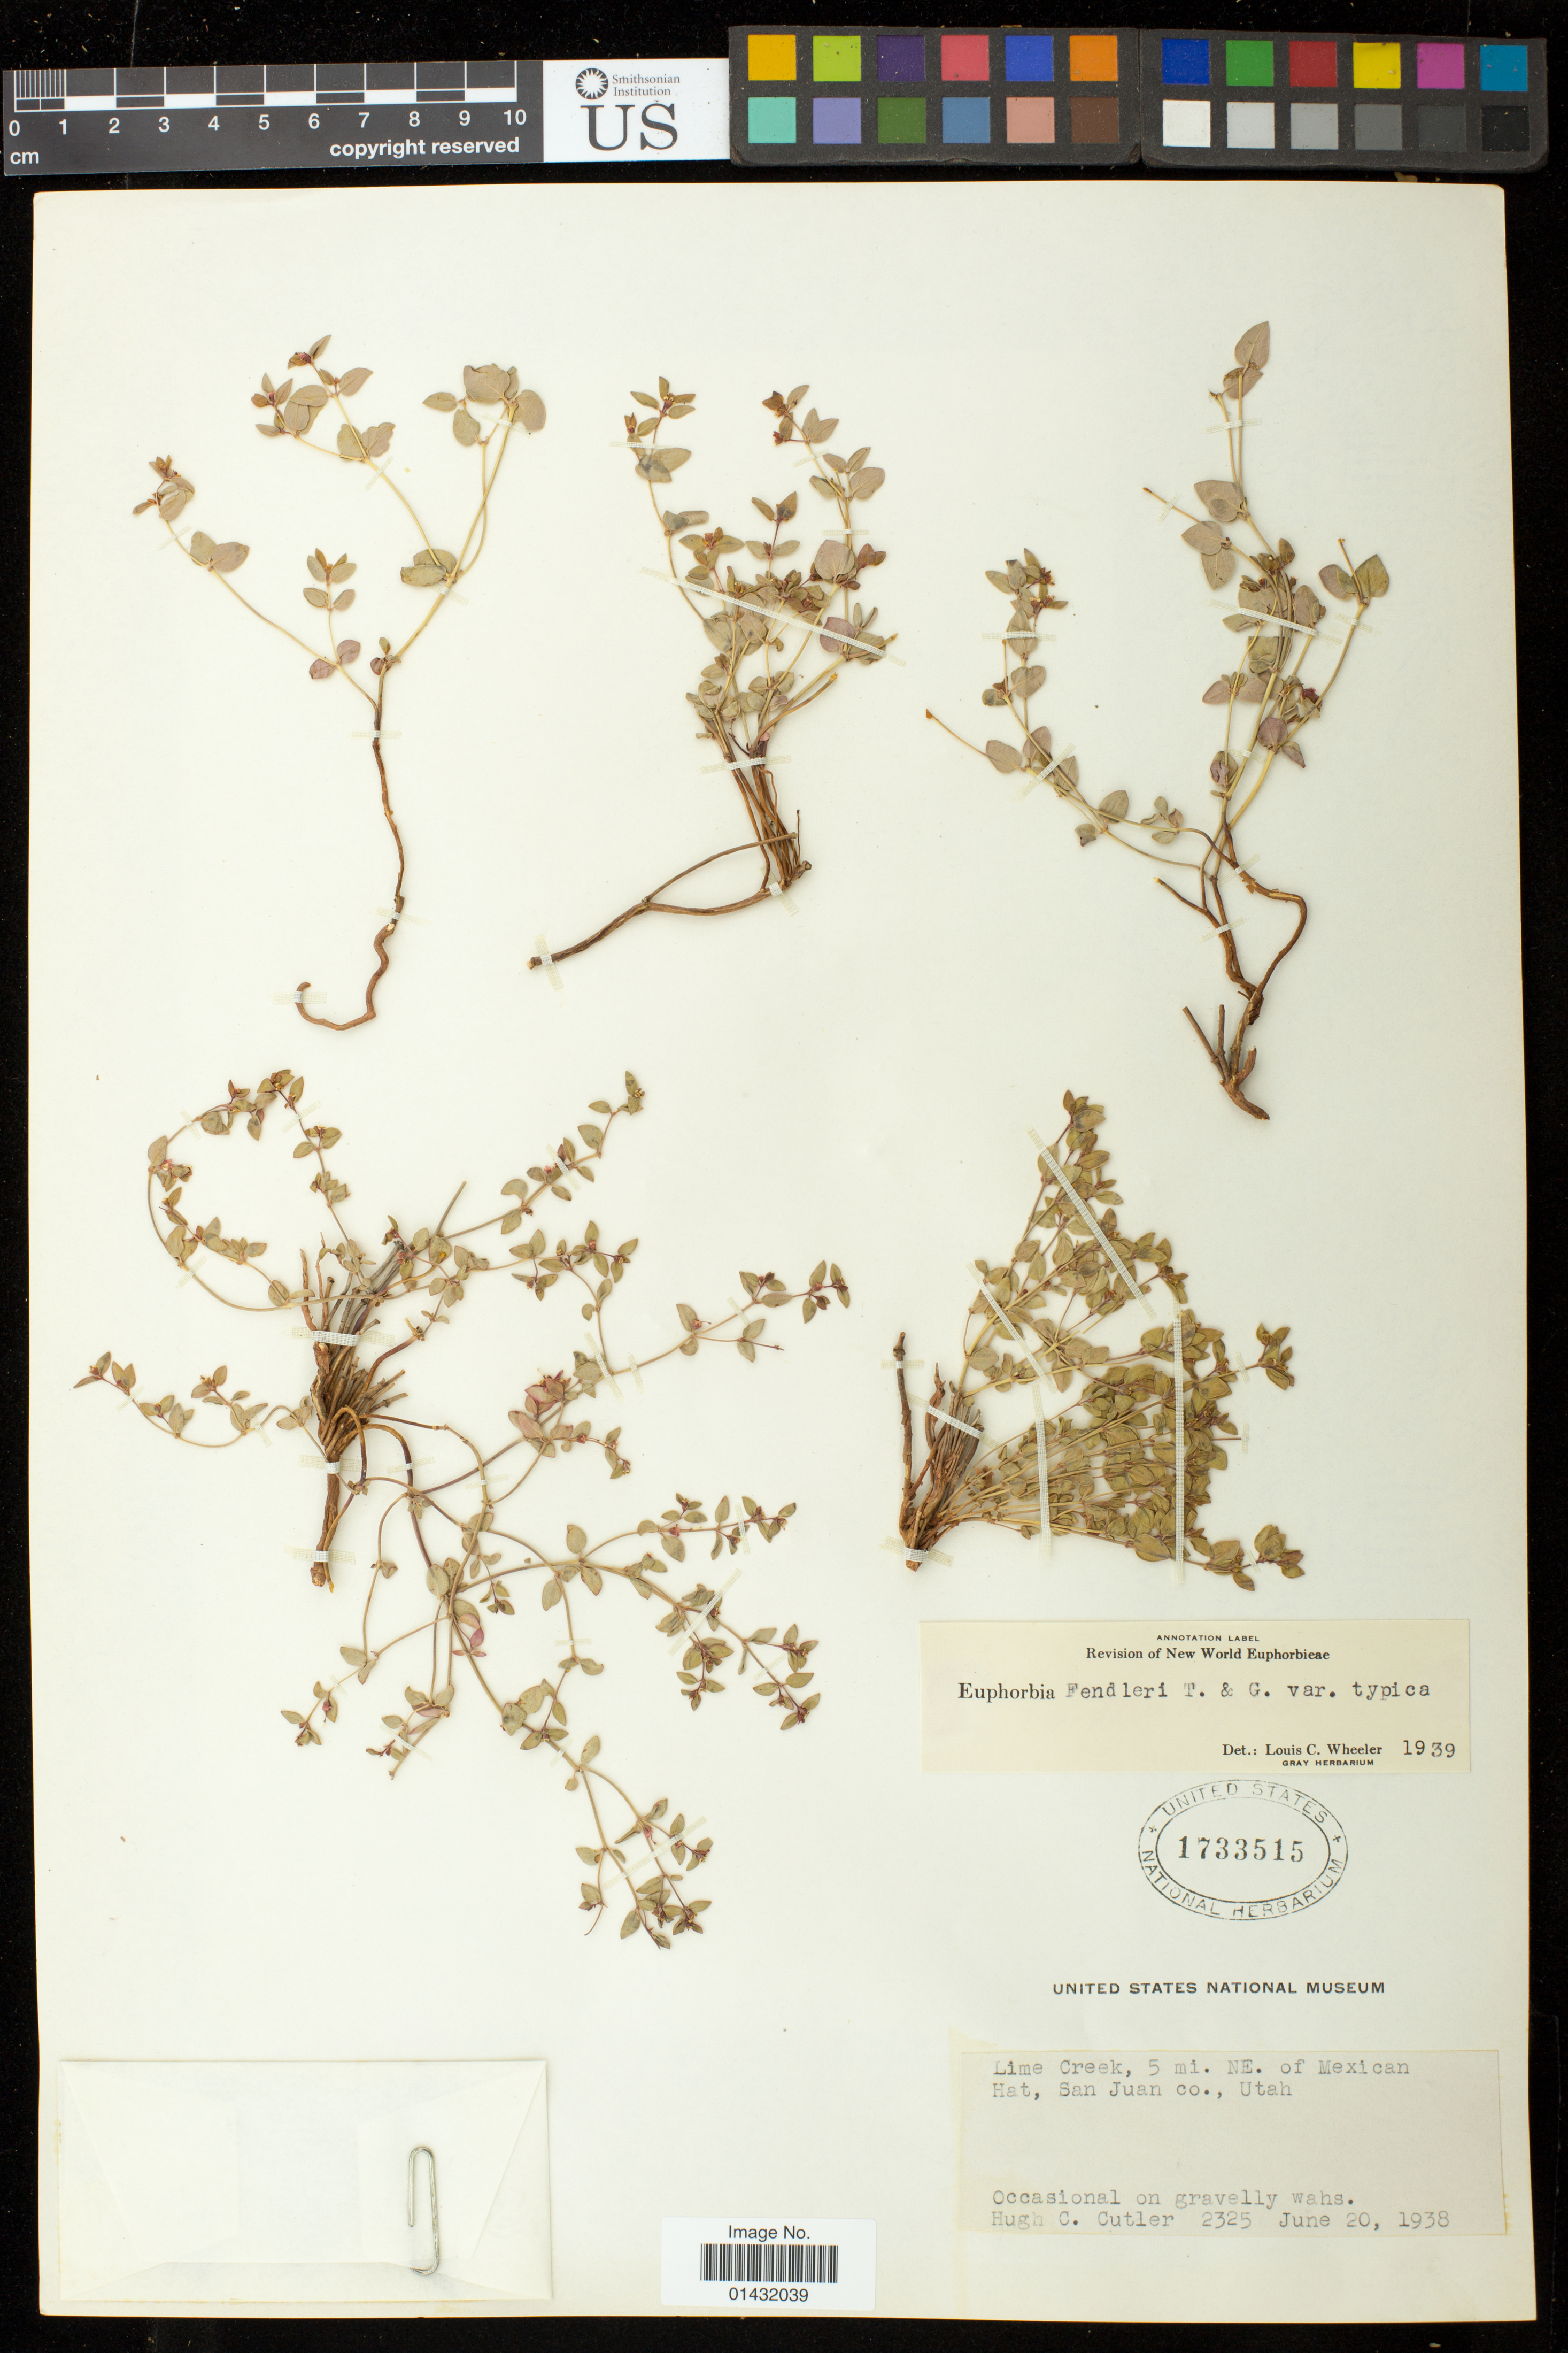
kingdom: Plantae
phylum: Tracheophyta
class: Magnoliopsida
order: Malpighiales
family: Euphorbiaceae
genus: Euphorbia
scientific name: Euphorbia fendleri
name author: Torr. & A. Gray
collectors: H. C. Cutler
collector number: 2325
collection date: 1938-06-20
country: United States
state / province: Utah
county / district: San Juan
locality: Lime Creek, 5 mi. NE. of Mexican Hat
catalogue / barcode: US 1733515